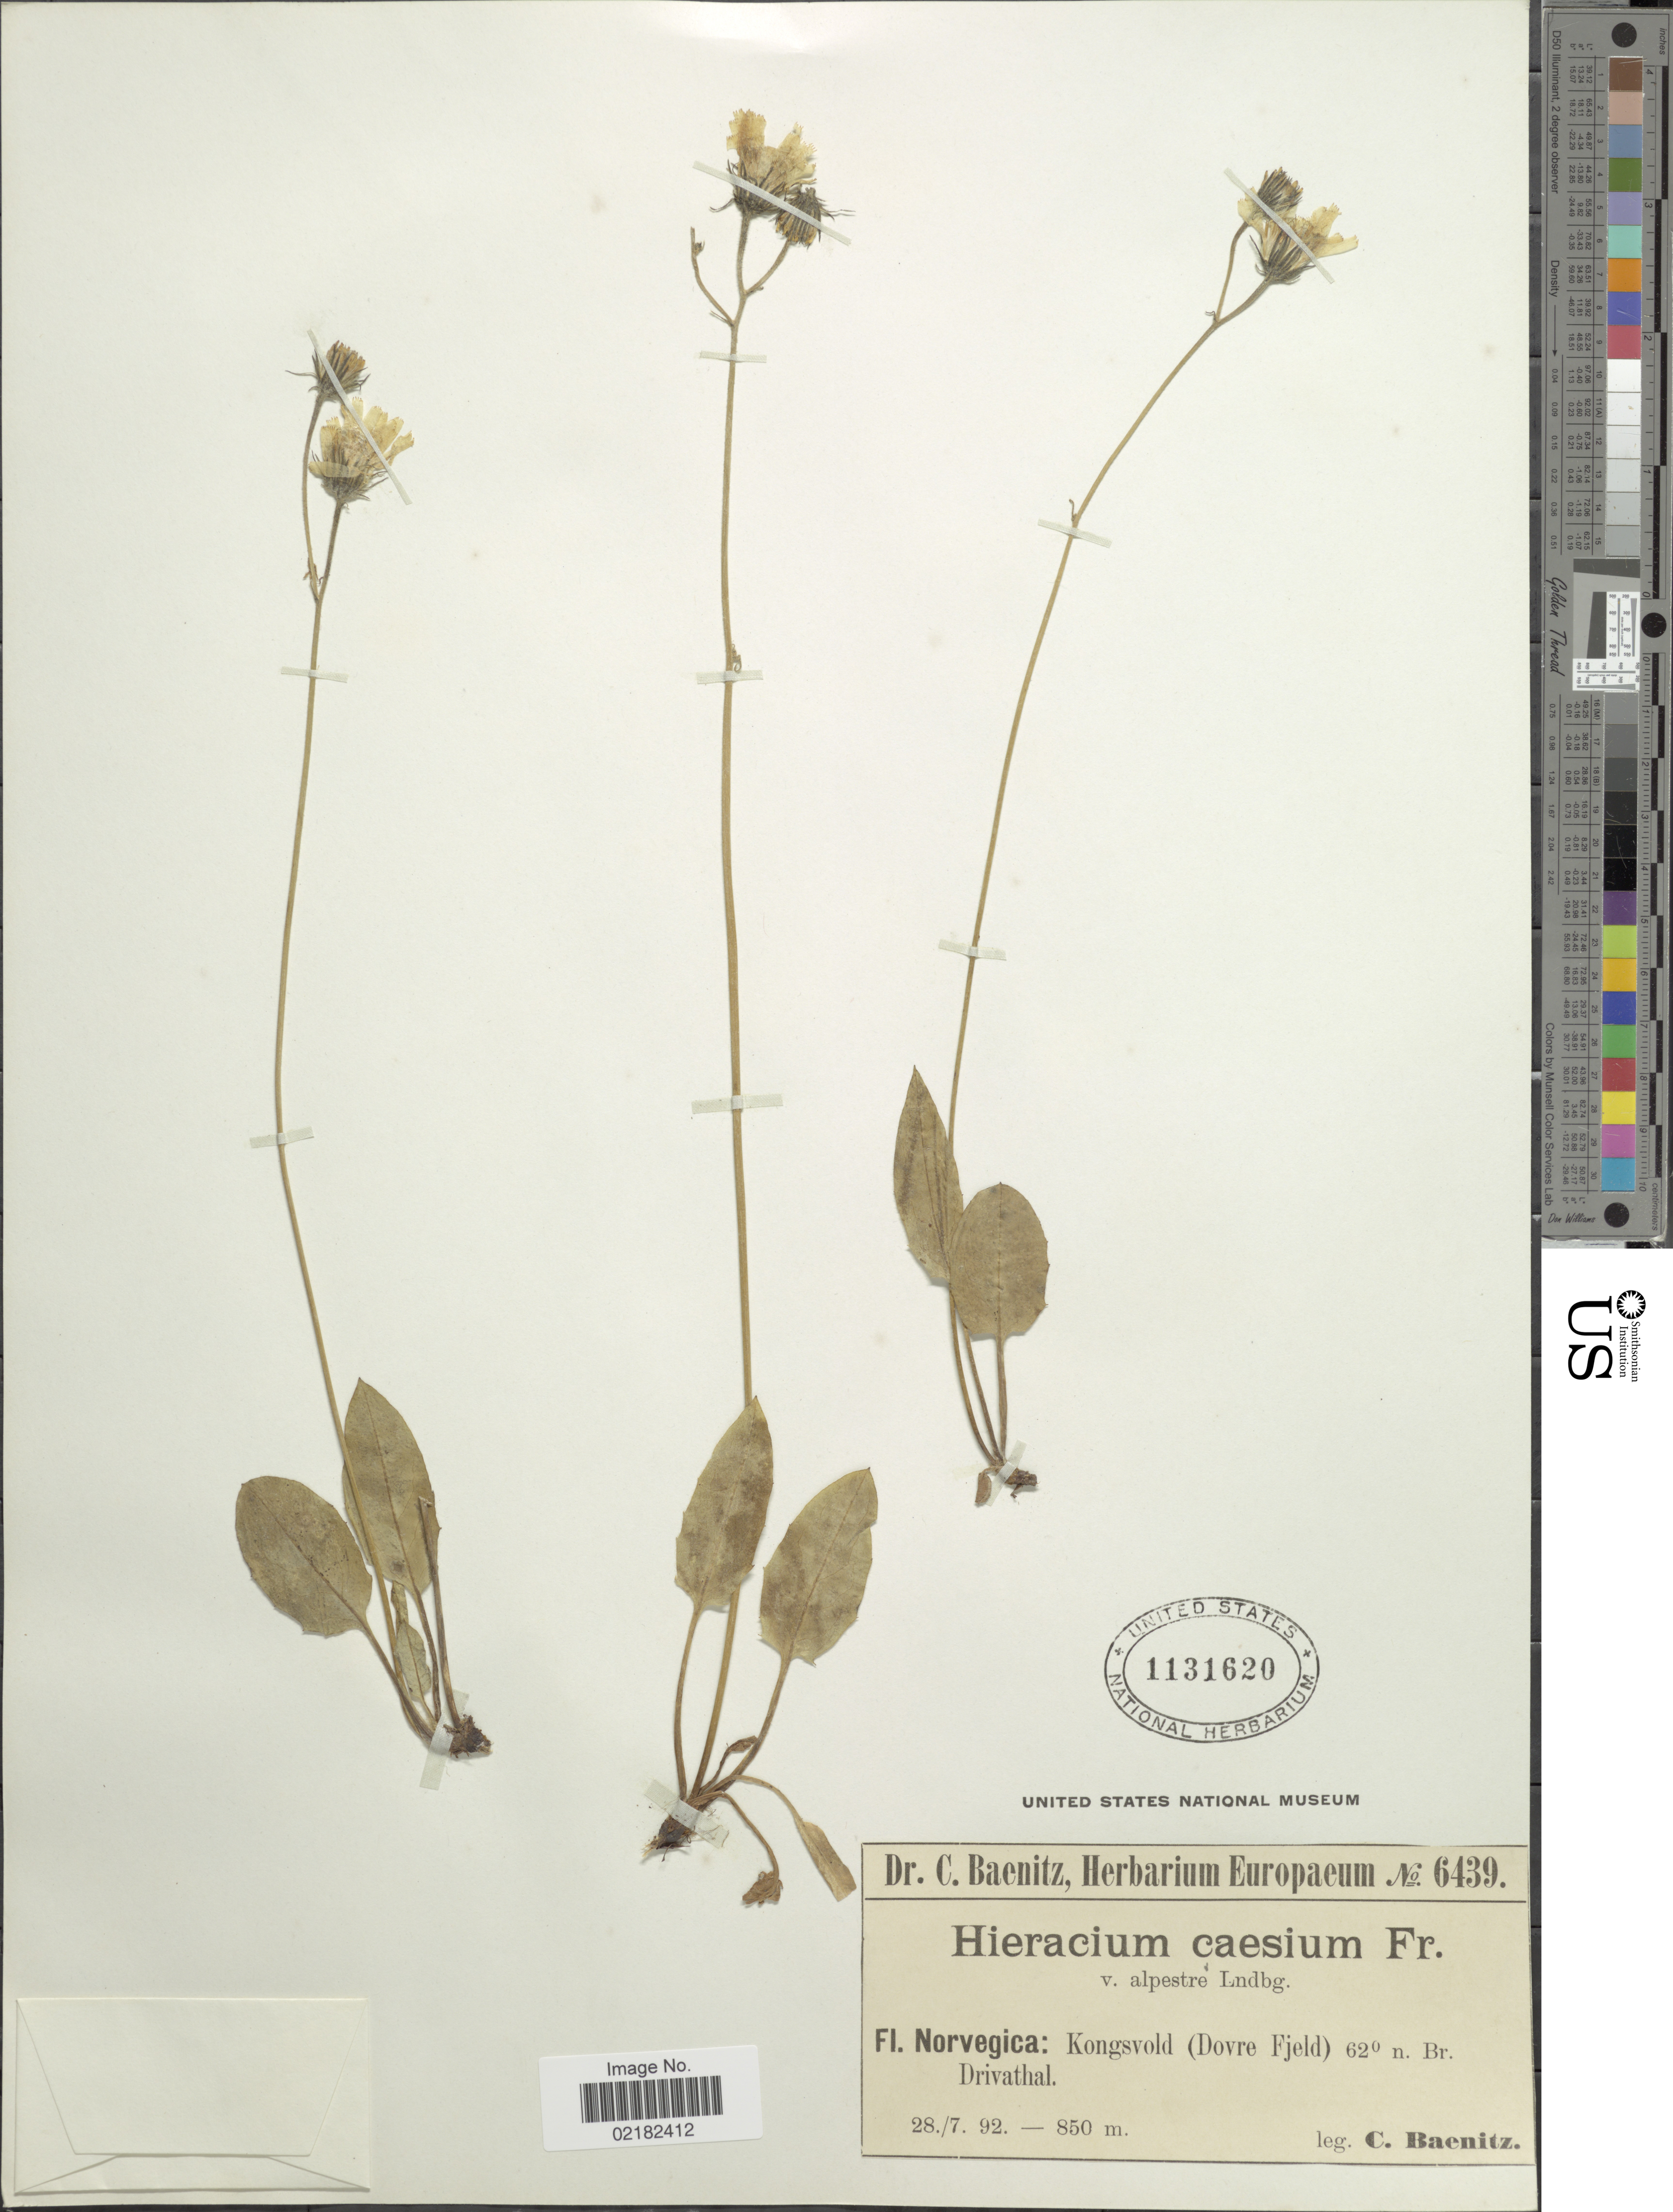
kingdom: Plantae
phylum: Tracheophyta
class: Magnoliopsida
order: Asterales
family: Asteraceae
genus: Hieracium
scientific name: Hieracium caesium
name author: (Fr.) Fr.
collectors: C. G. Baenitz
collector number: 6439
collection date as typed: Transcribed d/m/y: 28/7/92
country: Norway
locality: Norvegica: Kongsvold (Dovre Fjeld) Br. Drivathal.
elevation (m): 850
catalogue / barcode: US 1131620